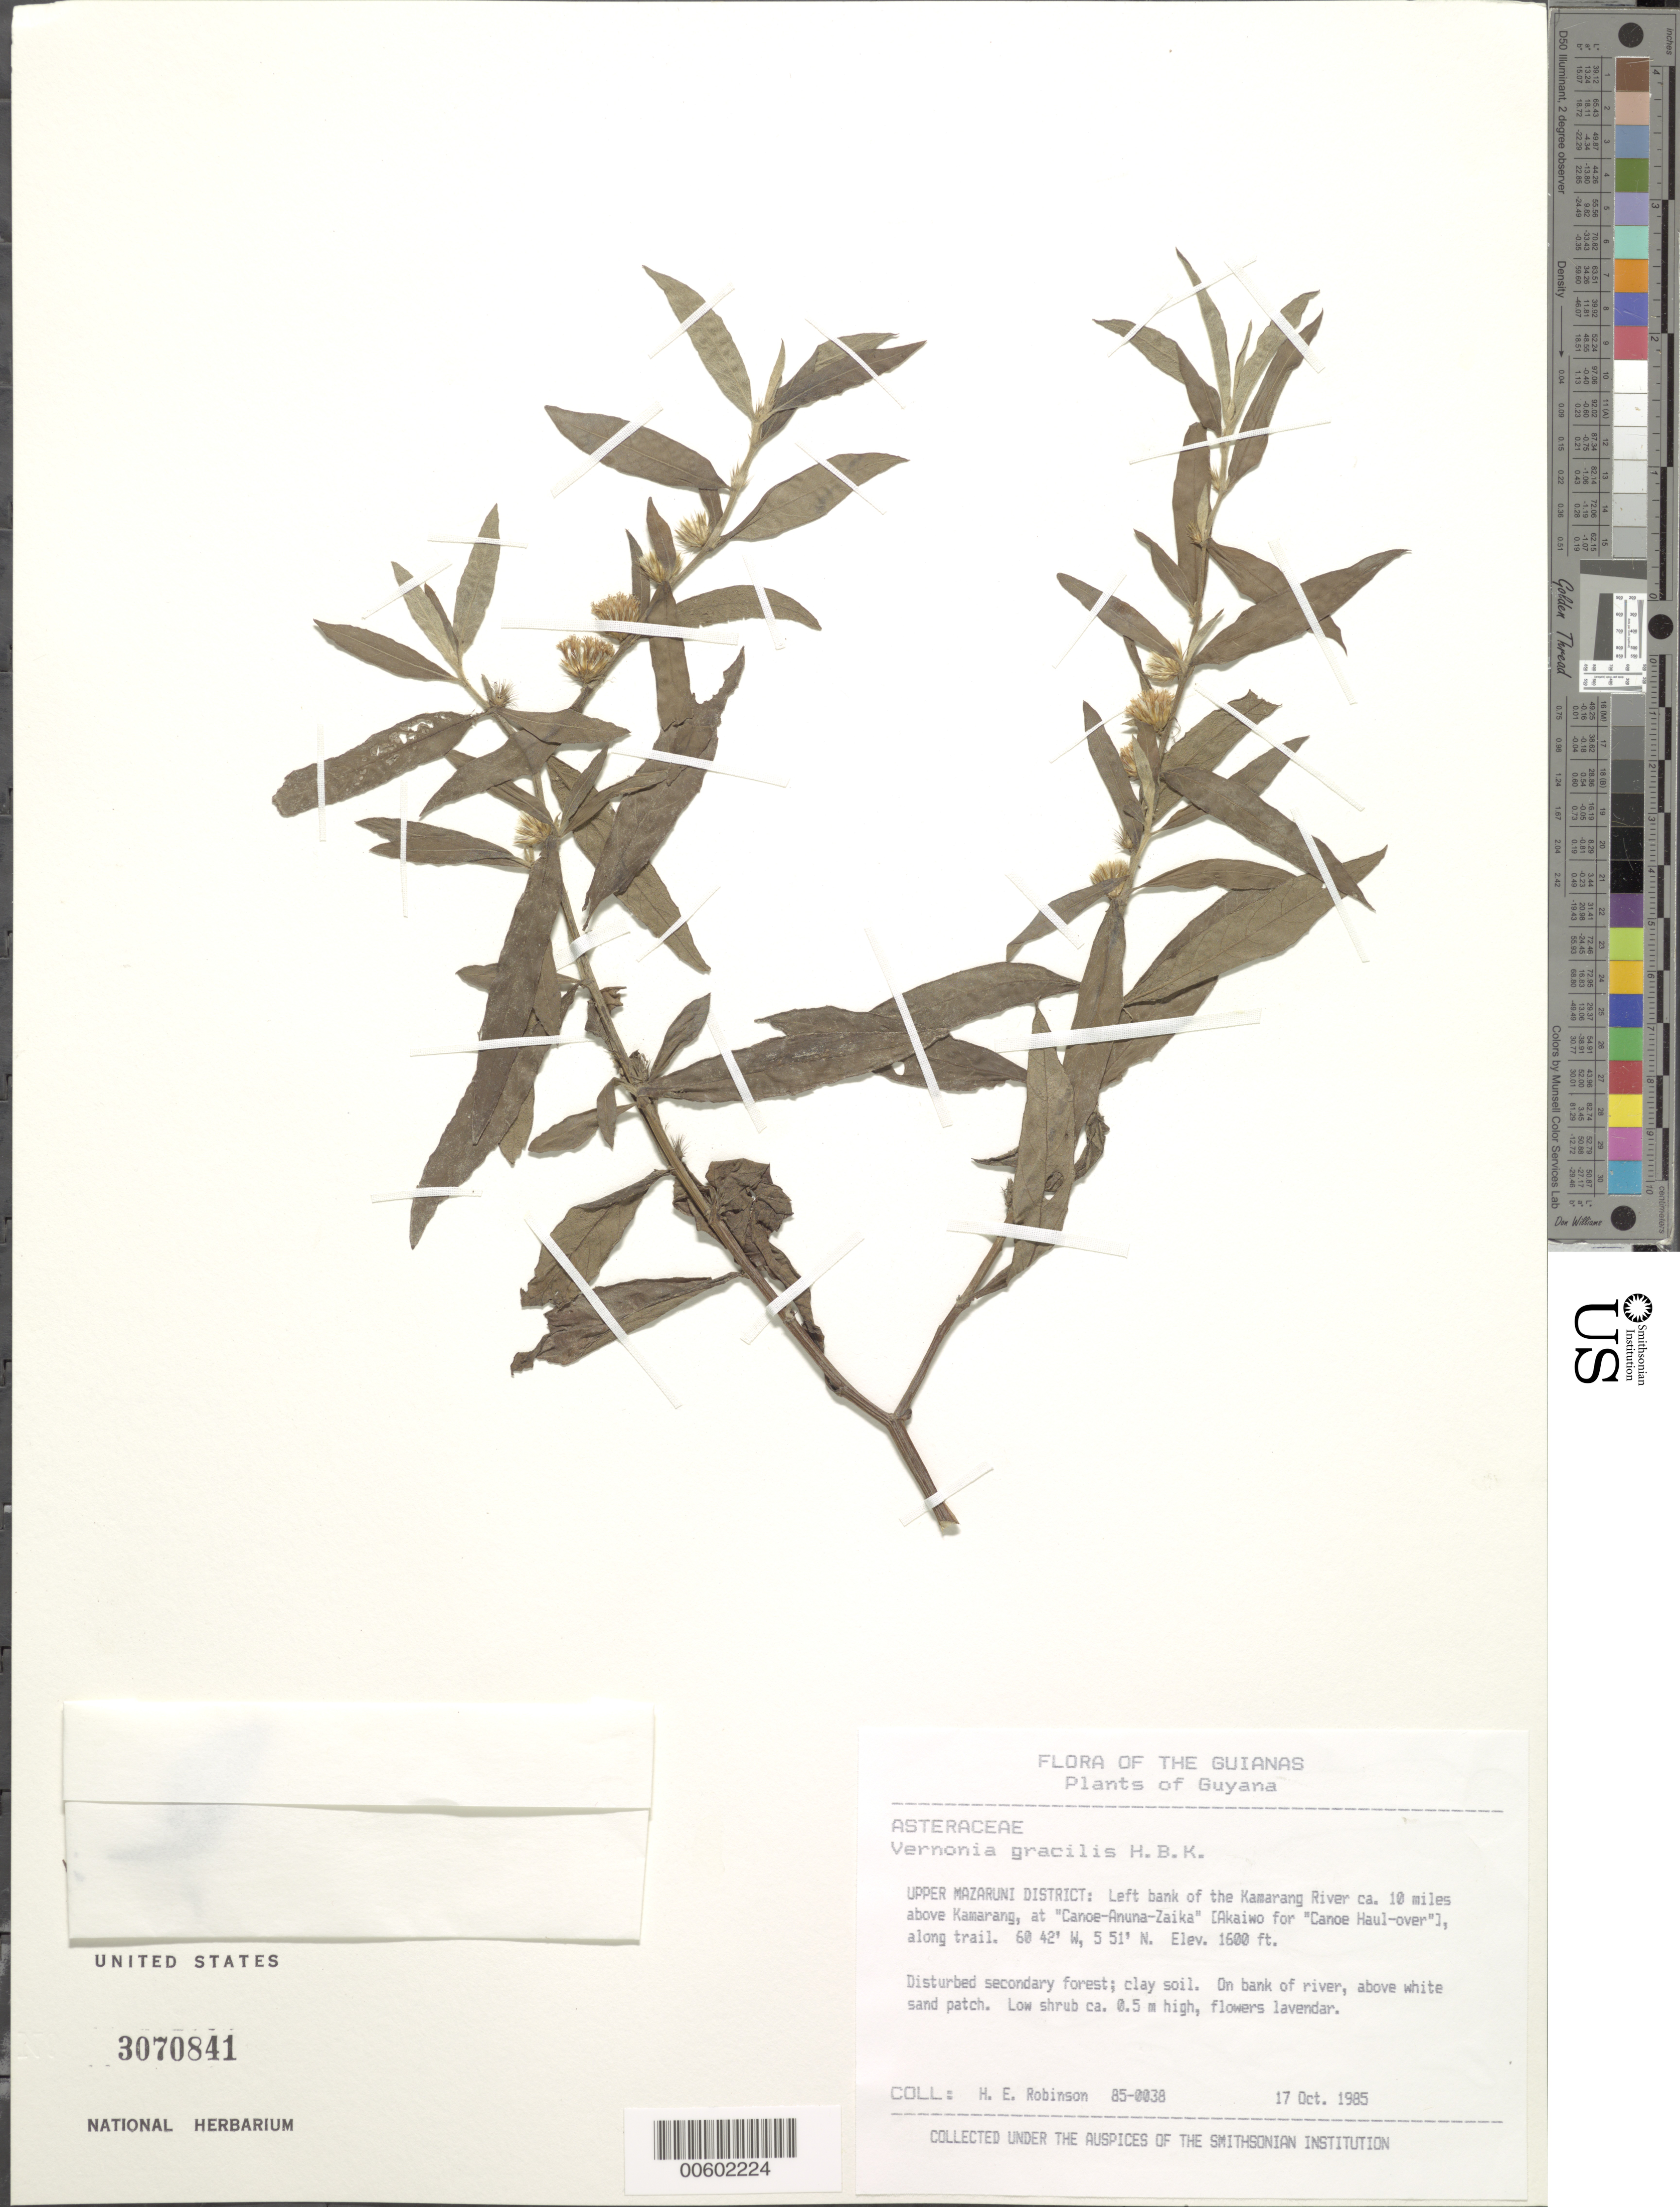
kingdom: Plantae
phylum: Tracheophyta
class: Magnoliopsida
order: Asterales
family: Asteraceae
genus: Lepidaploa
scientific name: Lepidaploa gracilis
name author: (Kunth) H. Rob.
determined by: Robinson, Harold E., (US)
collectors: H. Robinson & D. B. Lellinger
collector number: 850038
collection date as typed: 17 October 1985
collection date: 1985-10-17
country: Guyana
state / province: Cuyuni-Mazaruni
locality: Along trail, left bank Kamarang R; ca. 16 km above Kamarang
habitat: Bank of river; above patch of white sand soil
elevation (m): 488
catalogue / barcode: US 3070841